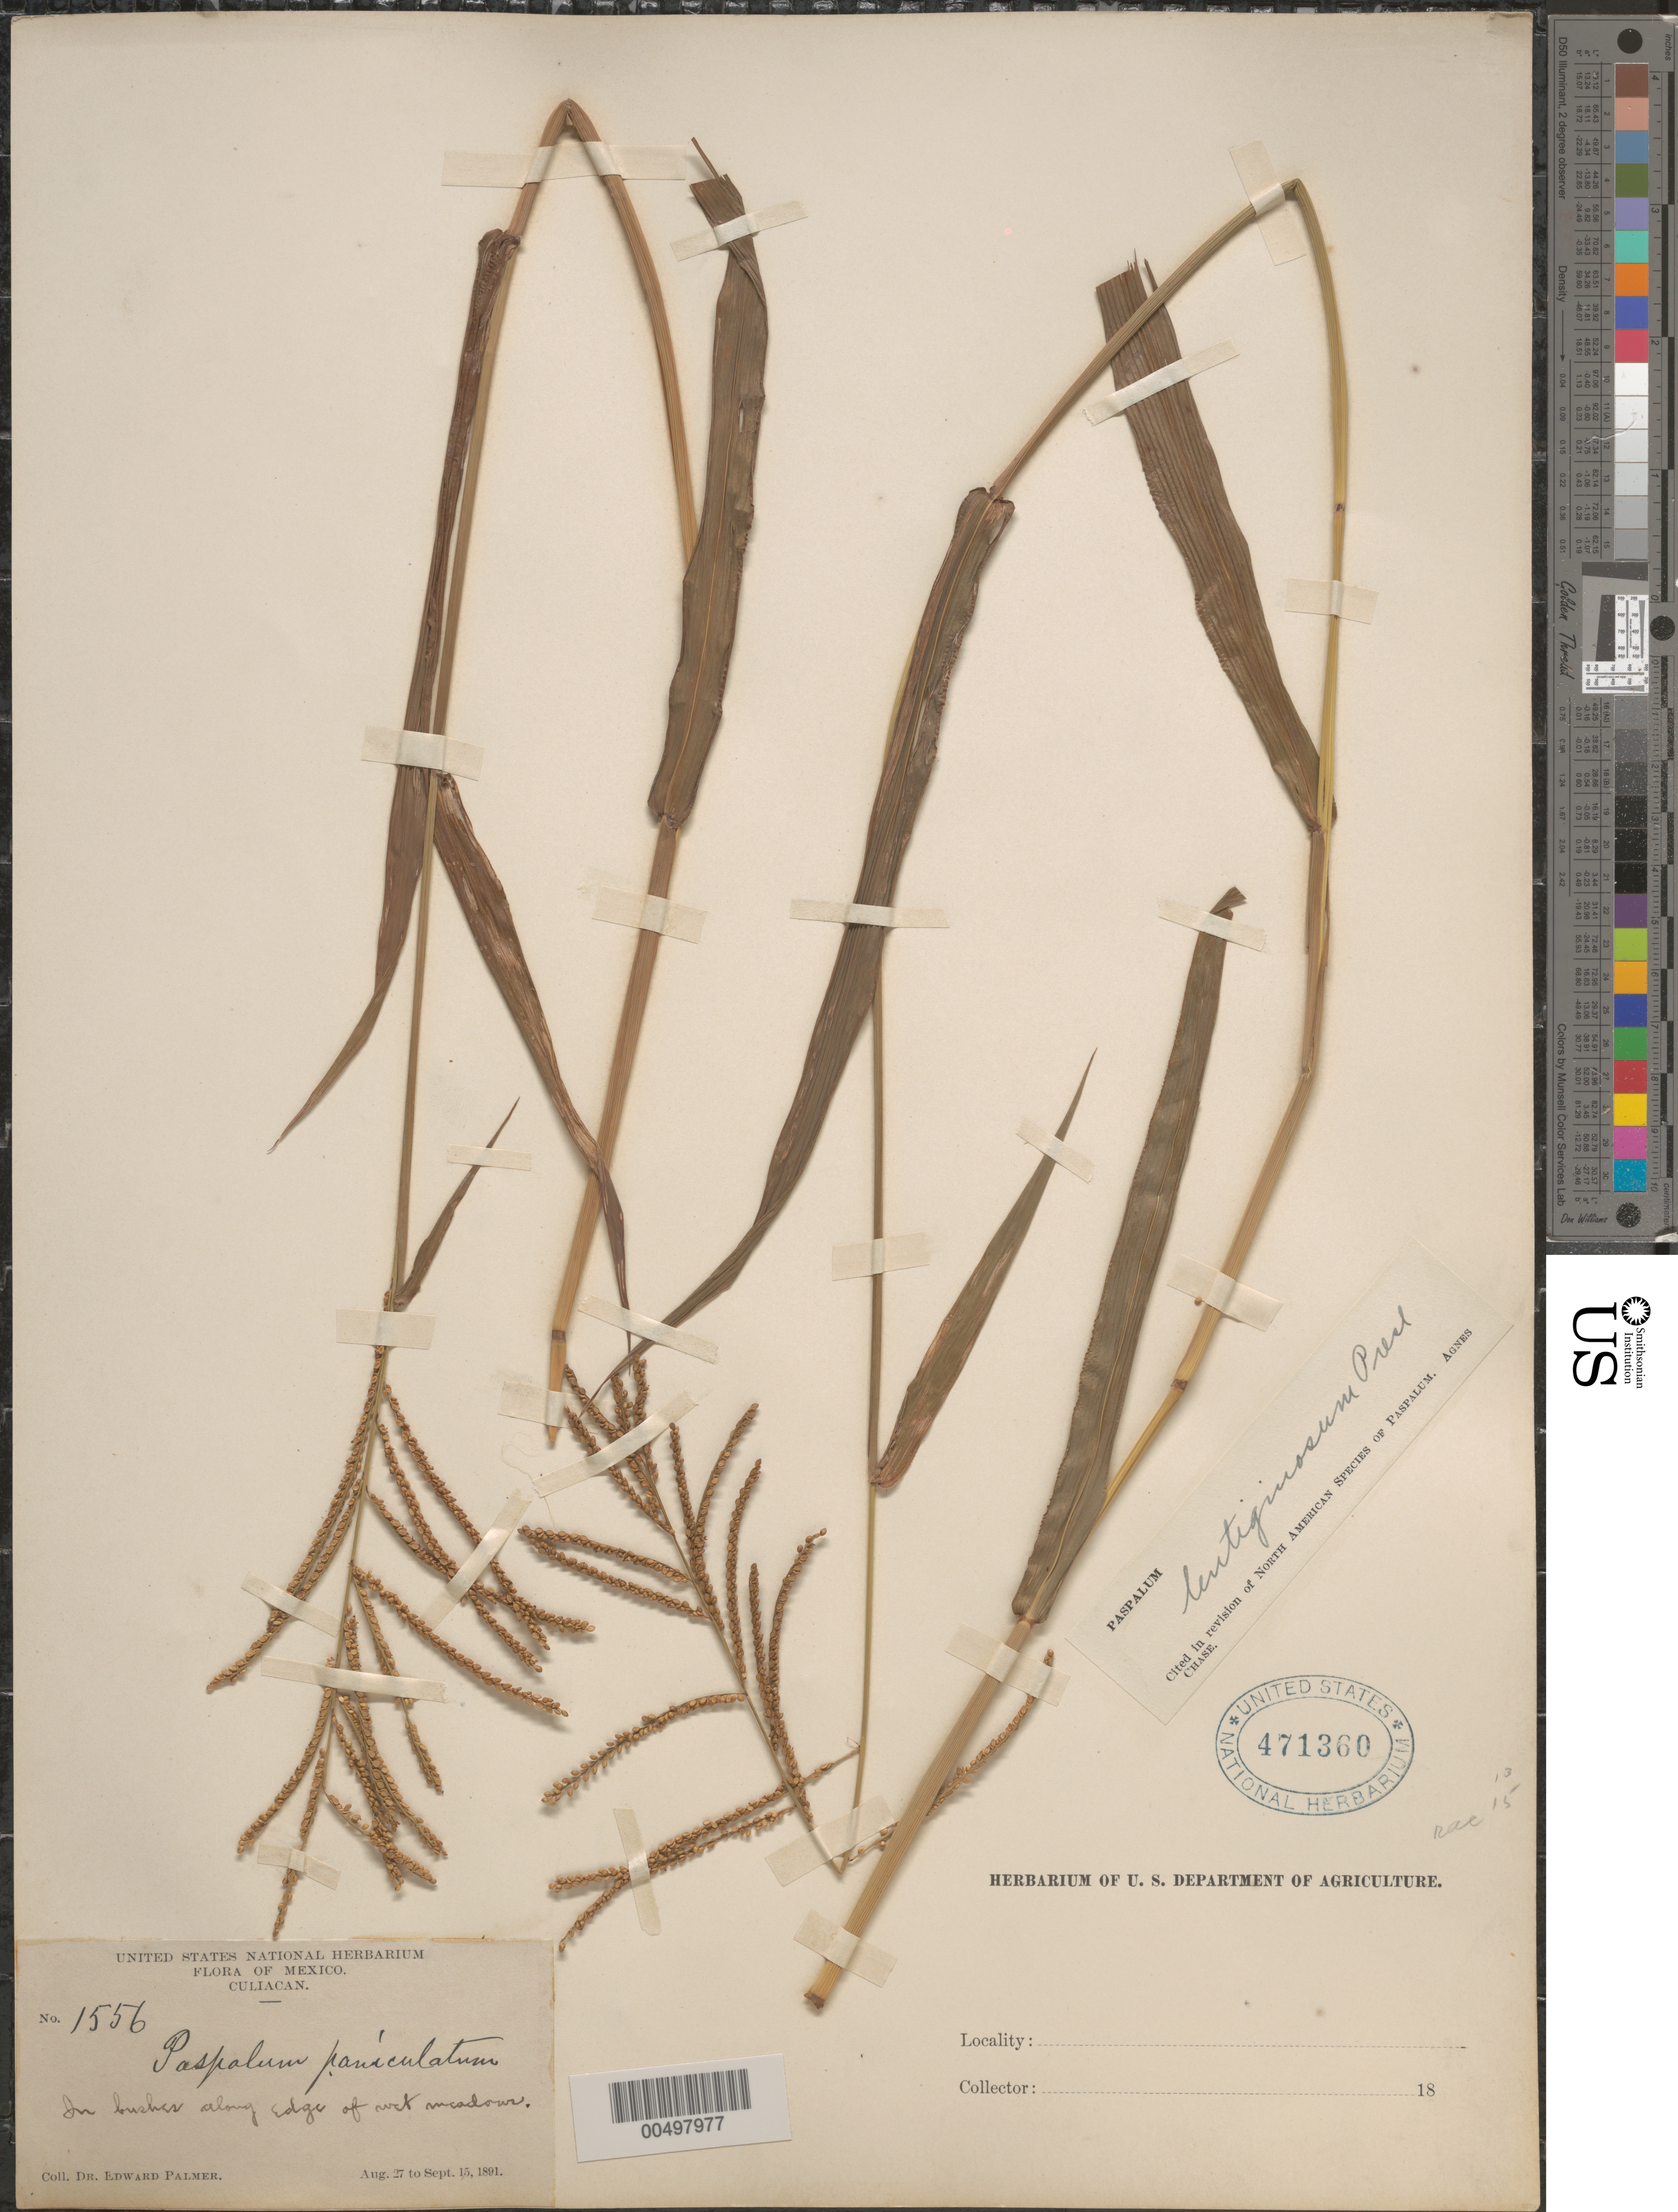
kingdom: Plantae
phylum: Tracheophyta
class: Liliopsida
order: Poales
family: Poaceae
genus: Paspalum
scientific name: Paspalum lentiginosum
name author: J. Presl in C. Presl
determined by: Chase, [M.] Agnes, (US)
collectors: E. Palmer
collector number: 1556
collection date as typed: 27 Aug 1891 to 15 Sep 1891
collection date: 1891-08-27/1891-09-15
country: Mexico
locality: Culiacan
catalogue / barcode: US 471360